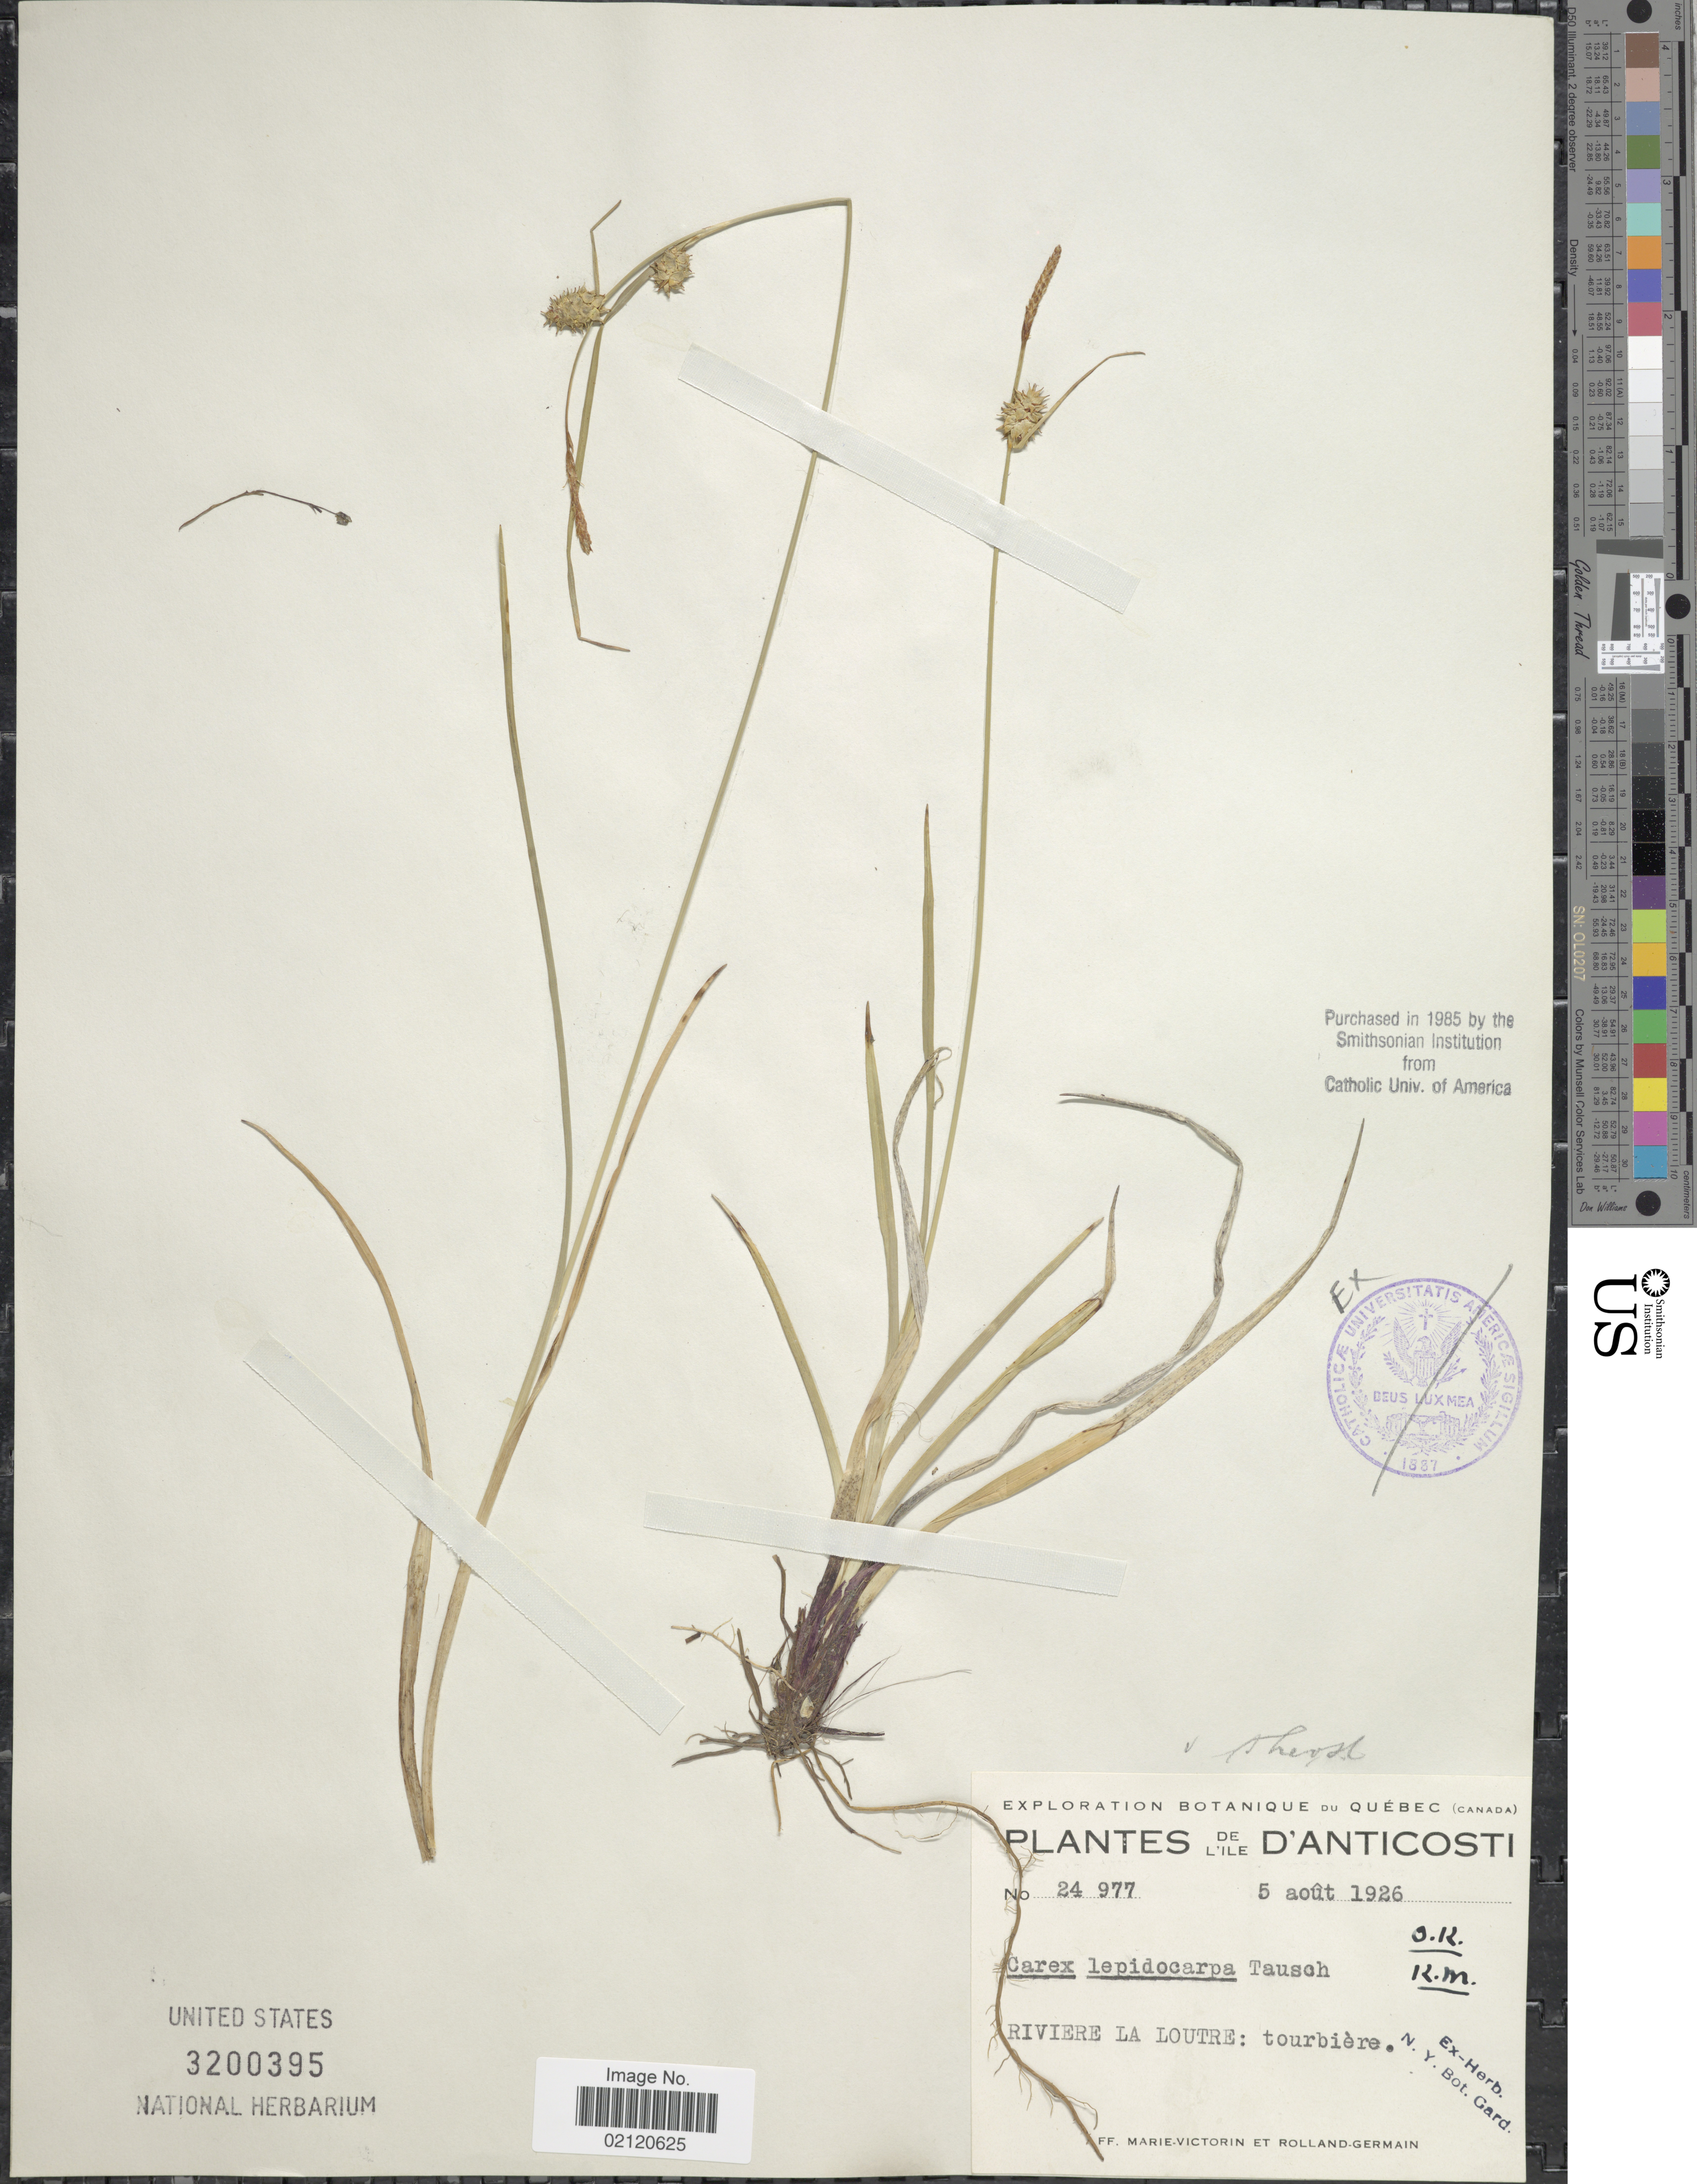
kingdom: Plantae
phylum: Tracheophyta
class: Liliopsida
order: Poales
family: Cyperaceae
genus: Carex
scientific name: Carex lepidocarpa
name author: Tausch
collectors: F. Marie-Victorin & Rolland-Germain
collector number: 24977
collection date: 1926-08-05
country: Canada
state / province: Quebec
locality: De L' ile D' Anticosti, Riviere la Loutre: tourbiere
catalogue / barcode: US 3200395